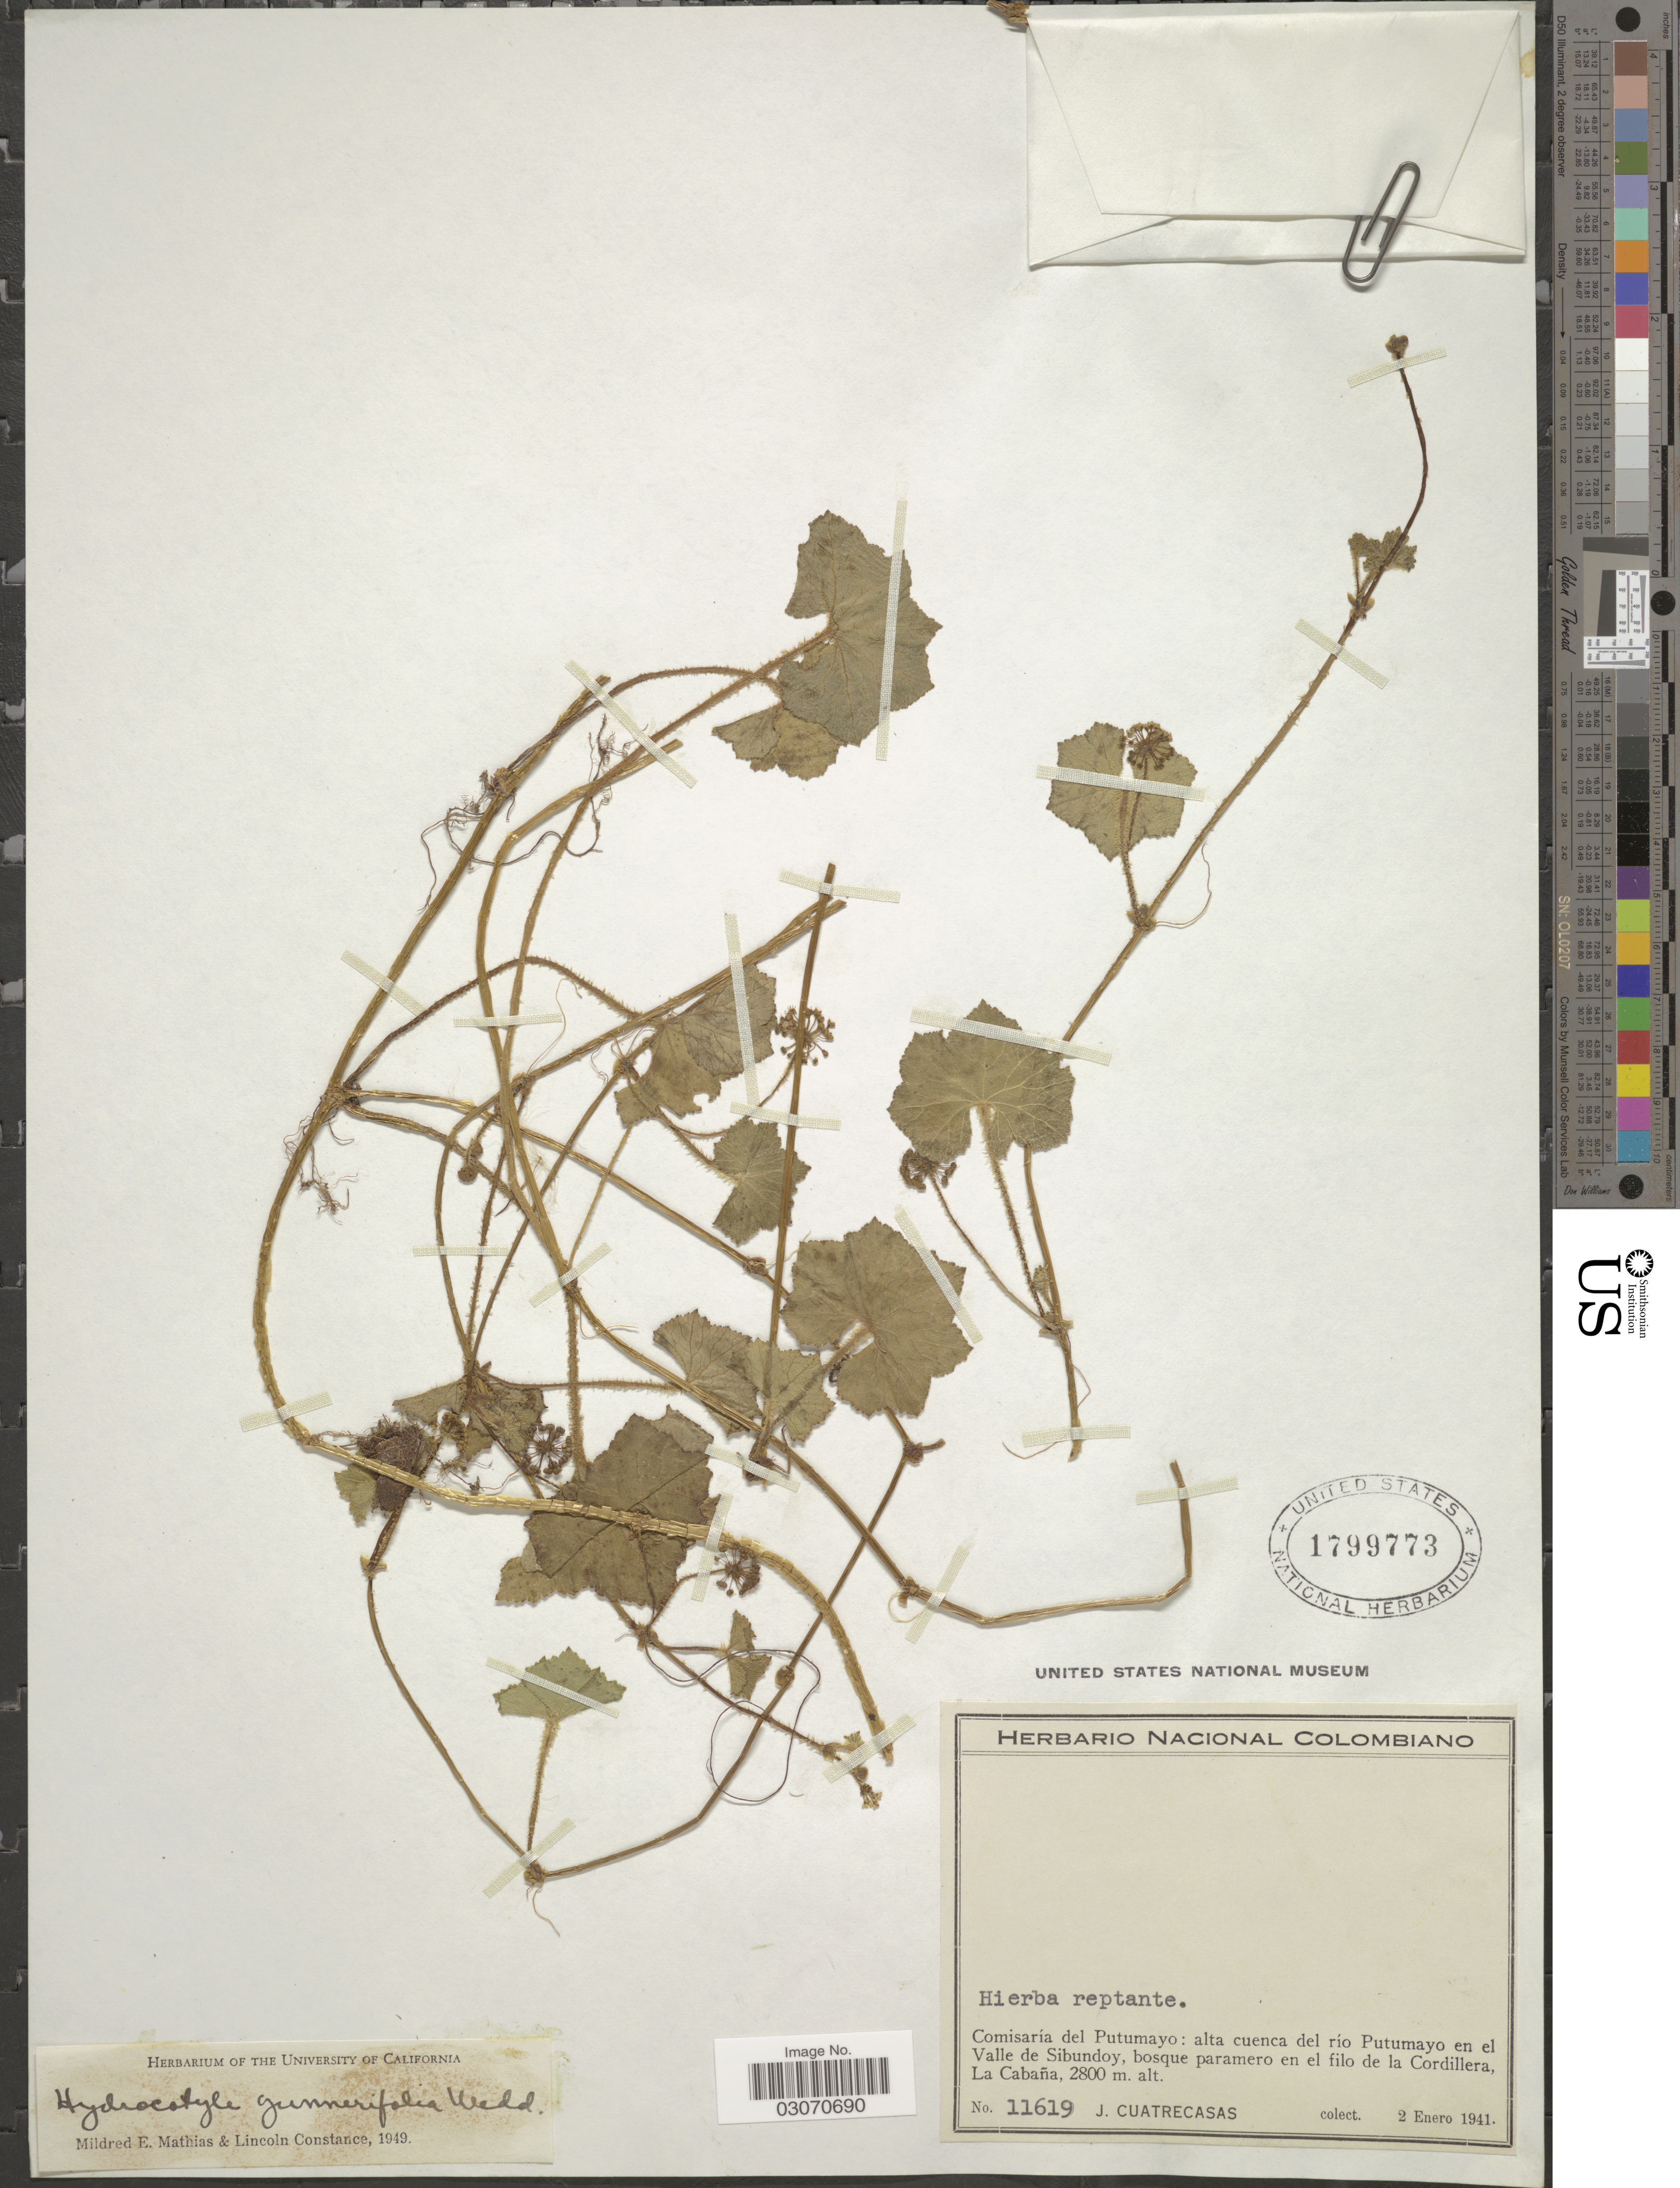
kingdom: Plantae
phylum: Tracheophyta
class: Magnoliopsida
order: Apiales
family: Araliaceae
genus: Hydrocotyle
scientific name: Hydrocotyle gunnerifolia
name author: Wedd.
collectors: J. Cuatrecasas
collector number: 11619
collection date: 1941-01-02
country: Colombia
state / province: Putumayo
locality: Comisaría del Putumayo: alta cuenca río Putumayo en el Valle de Sibundoy, bosque paramero en el filo de la Cordillera, La Cabaña.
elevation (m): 2800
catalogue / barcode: US 1799773